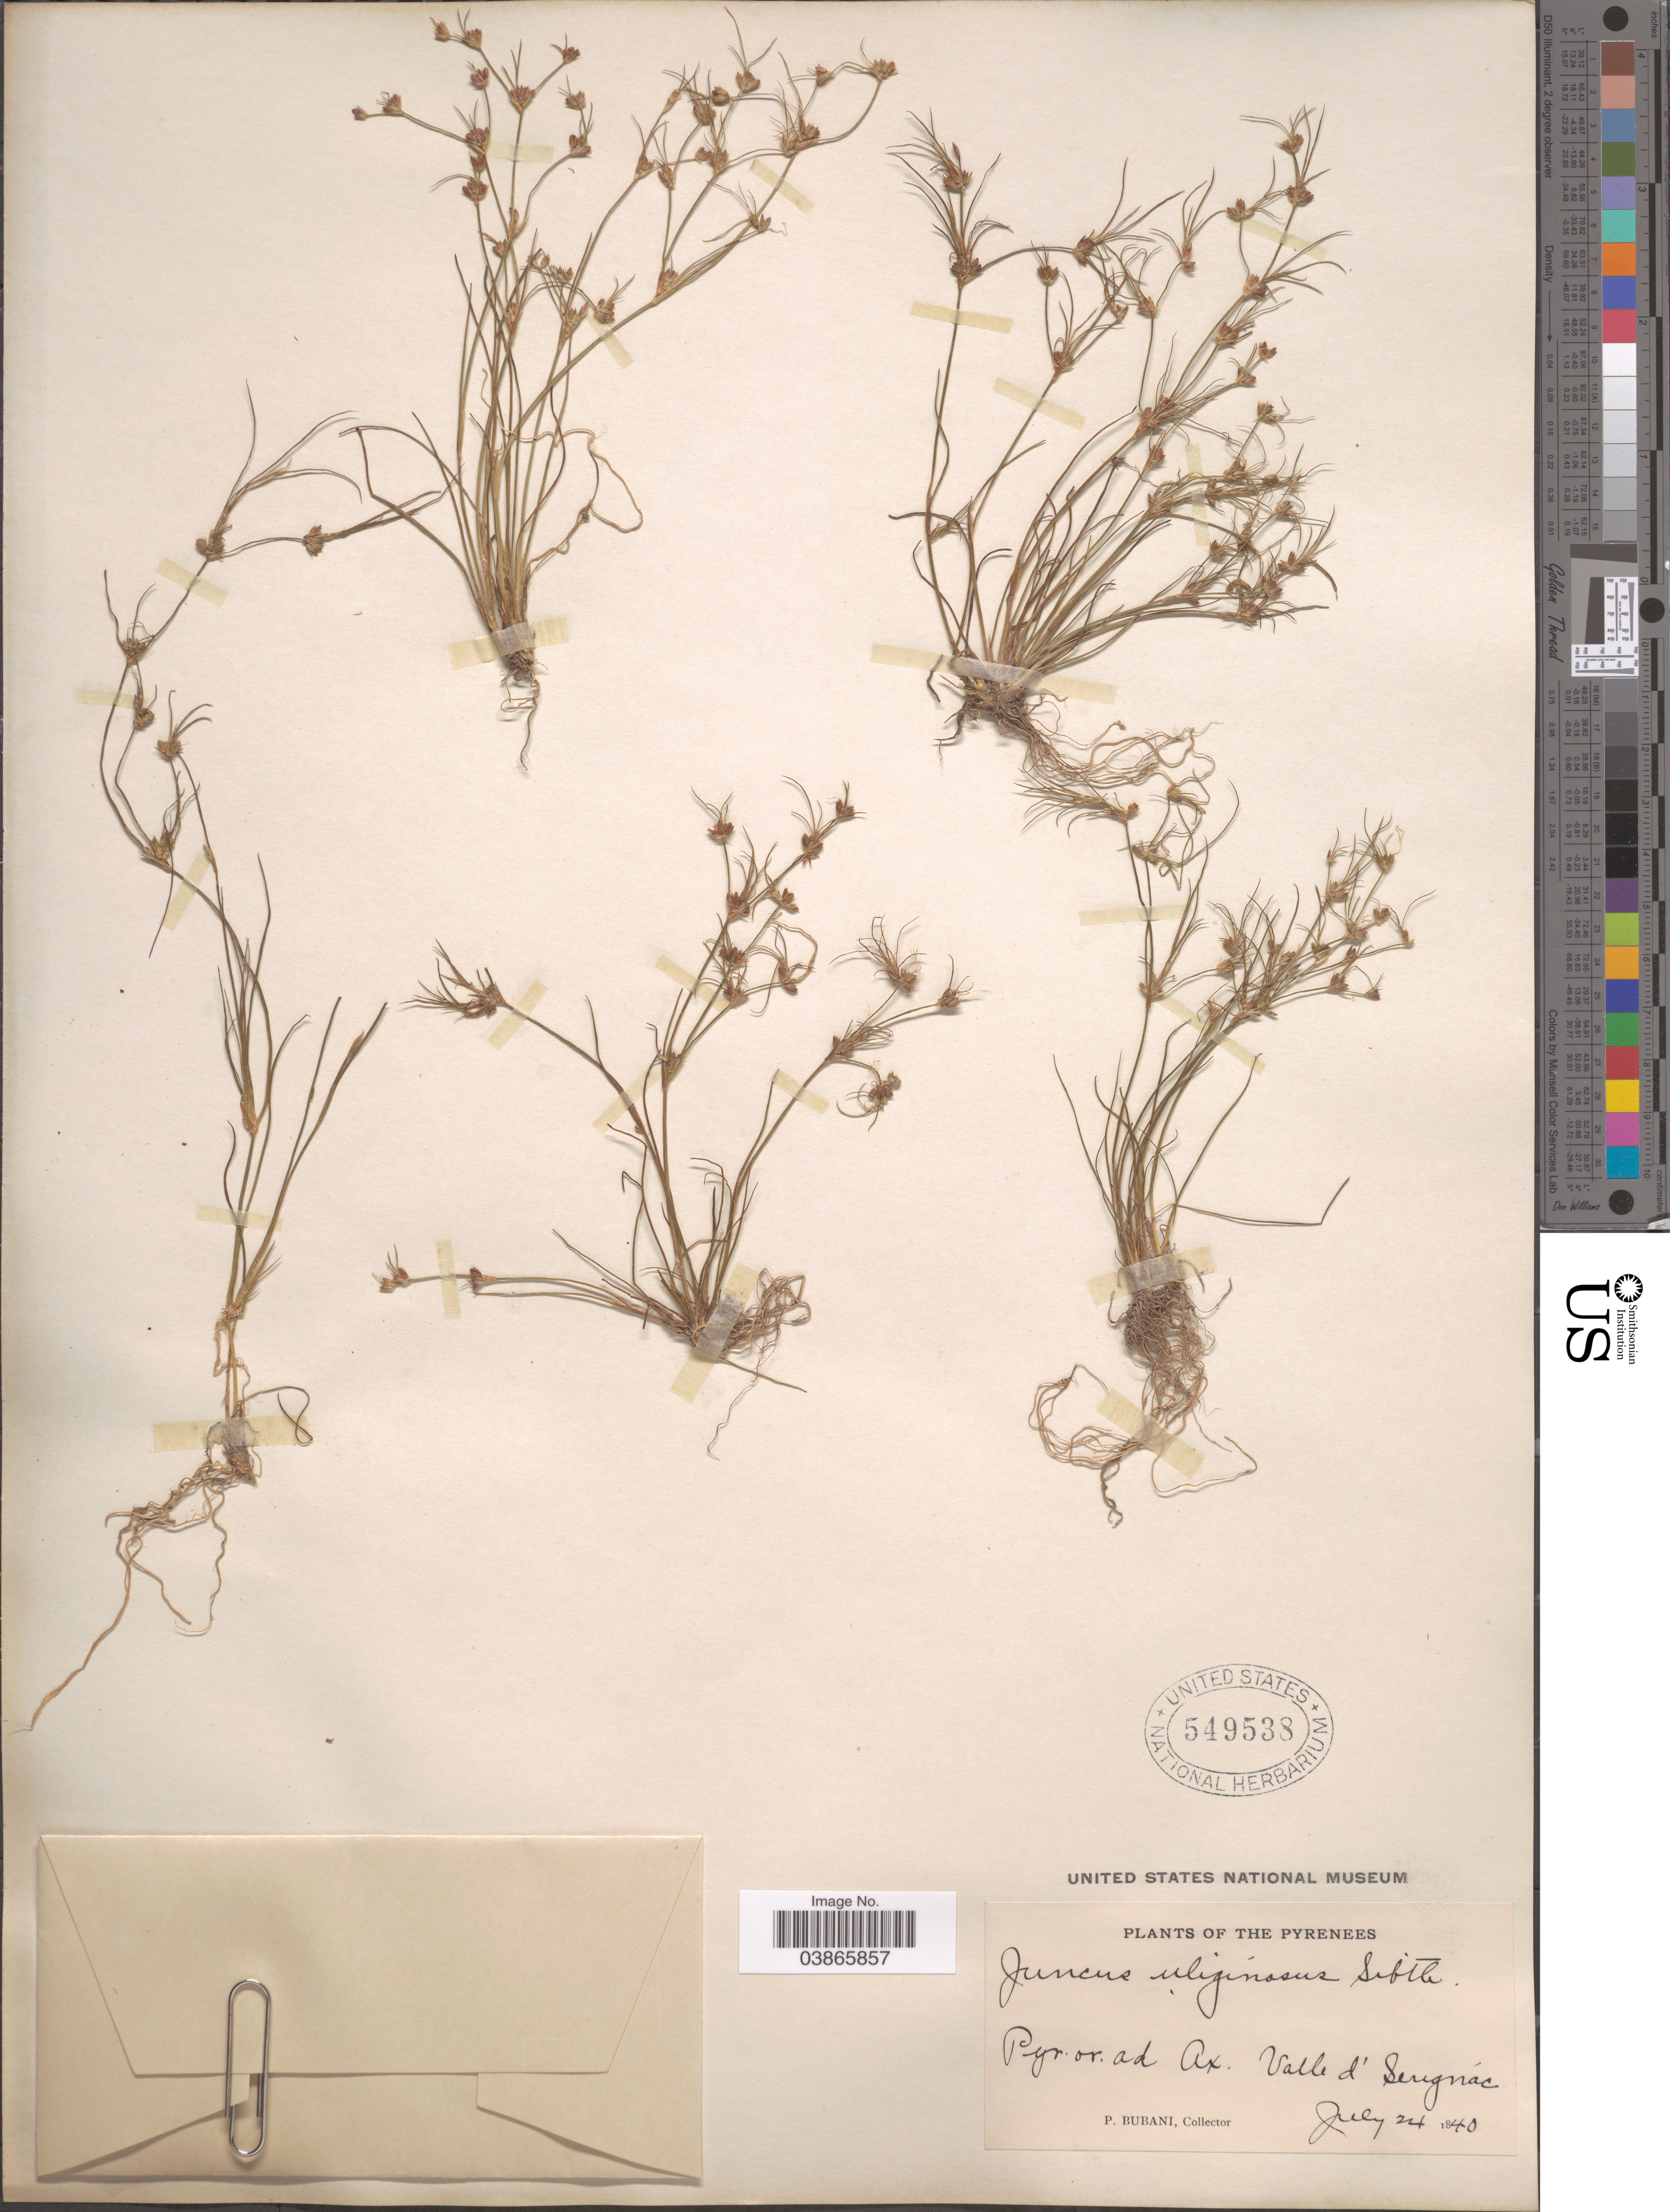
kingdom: Plantae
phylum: Tracheophyta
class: Liliopsida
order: Poales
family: Juncaceae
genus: Juncus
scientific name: Juncus uliginosus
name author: Roth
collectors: P. Bubani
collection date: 1840-07-24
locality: Pyrenees. Pyr. or. ad Ax. Valle d' Serignác. [interpreted]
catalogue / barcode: US 549538